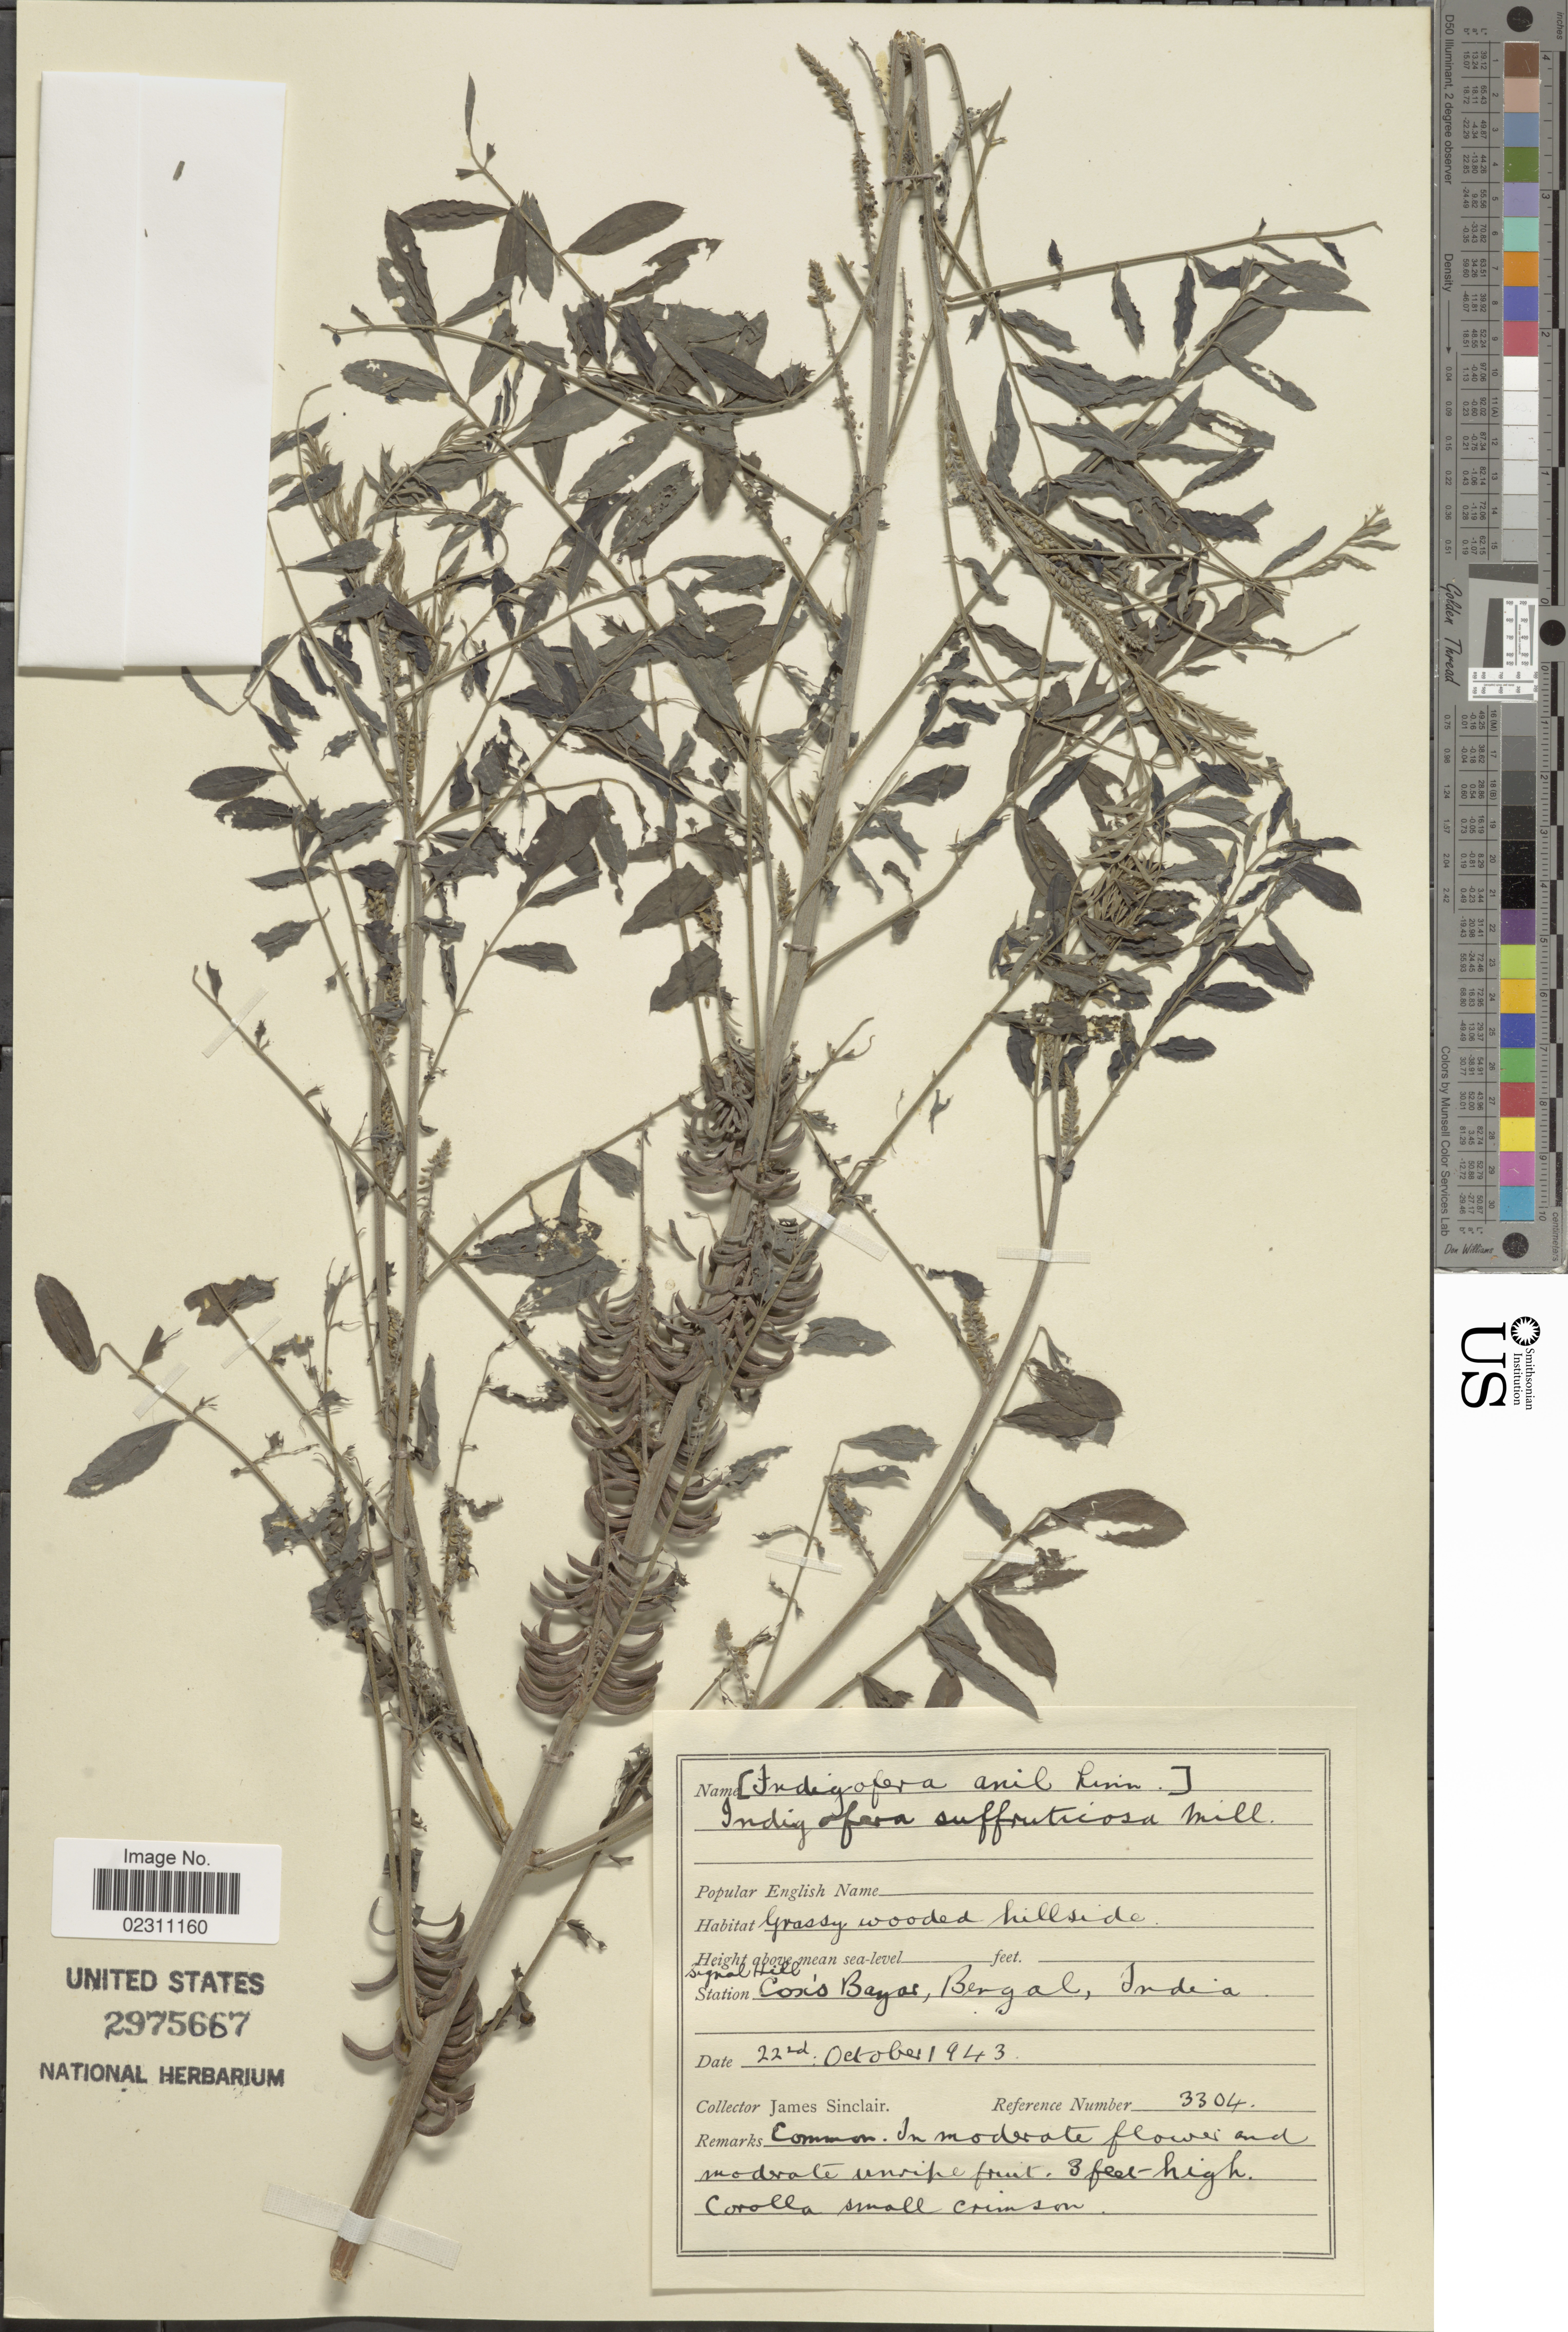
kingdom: Plantae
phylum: Tracheophyta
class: Magnoliopsida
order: Fabales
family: Fabaceae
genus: Indigofera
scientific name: Indigofera suffruticosa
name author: Mill.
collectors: J. Sinclair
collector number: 3304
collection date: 1943-10-22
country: Bangladesh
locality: Cox's Bazar, Bengal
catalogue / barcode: US 2975667